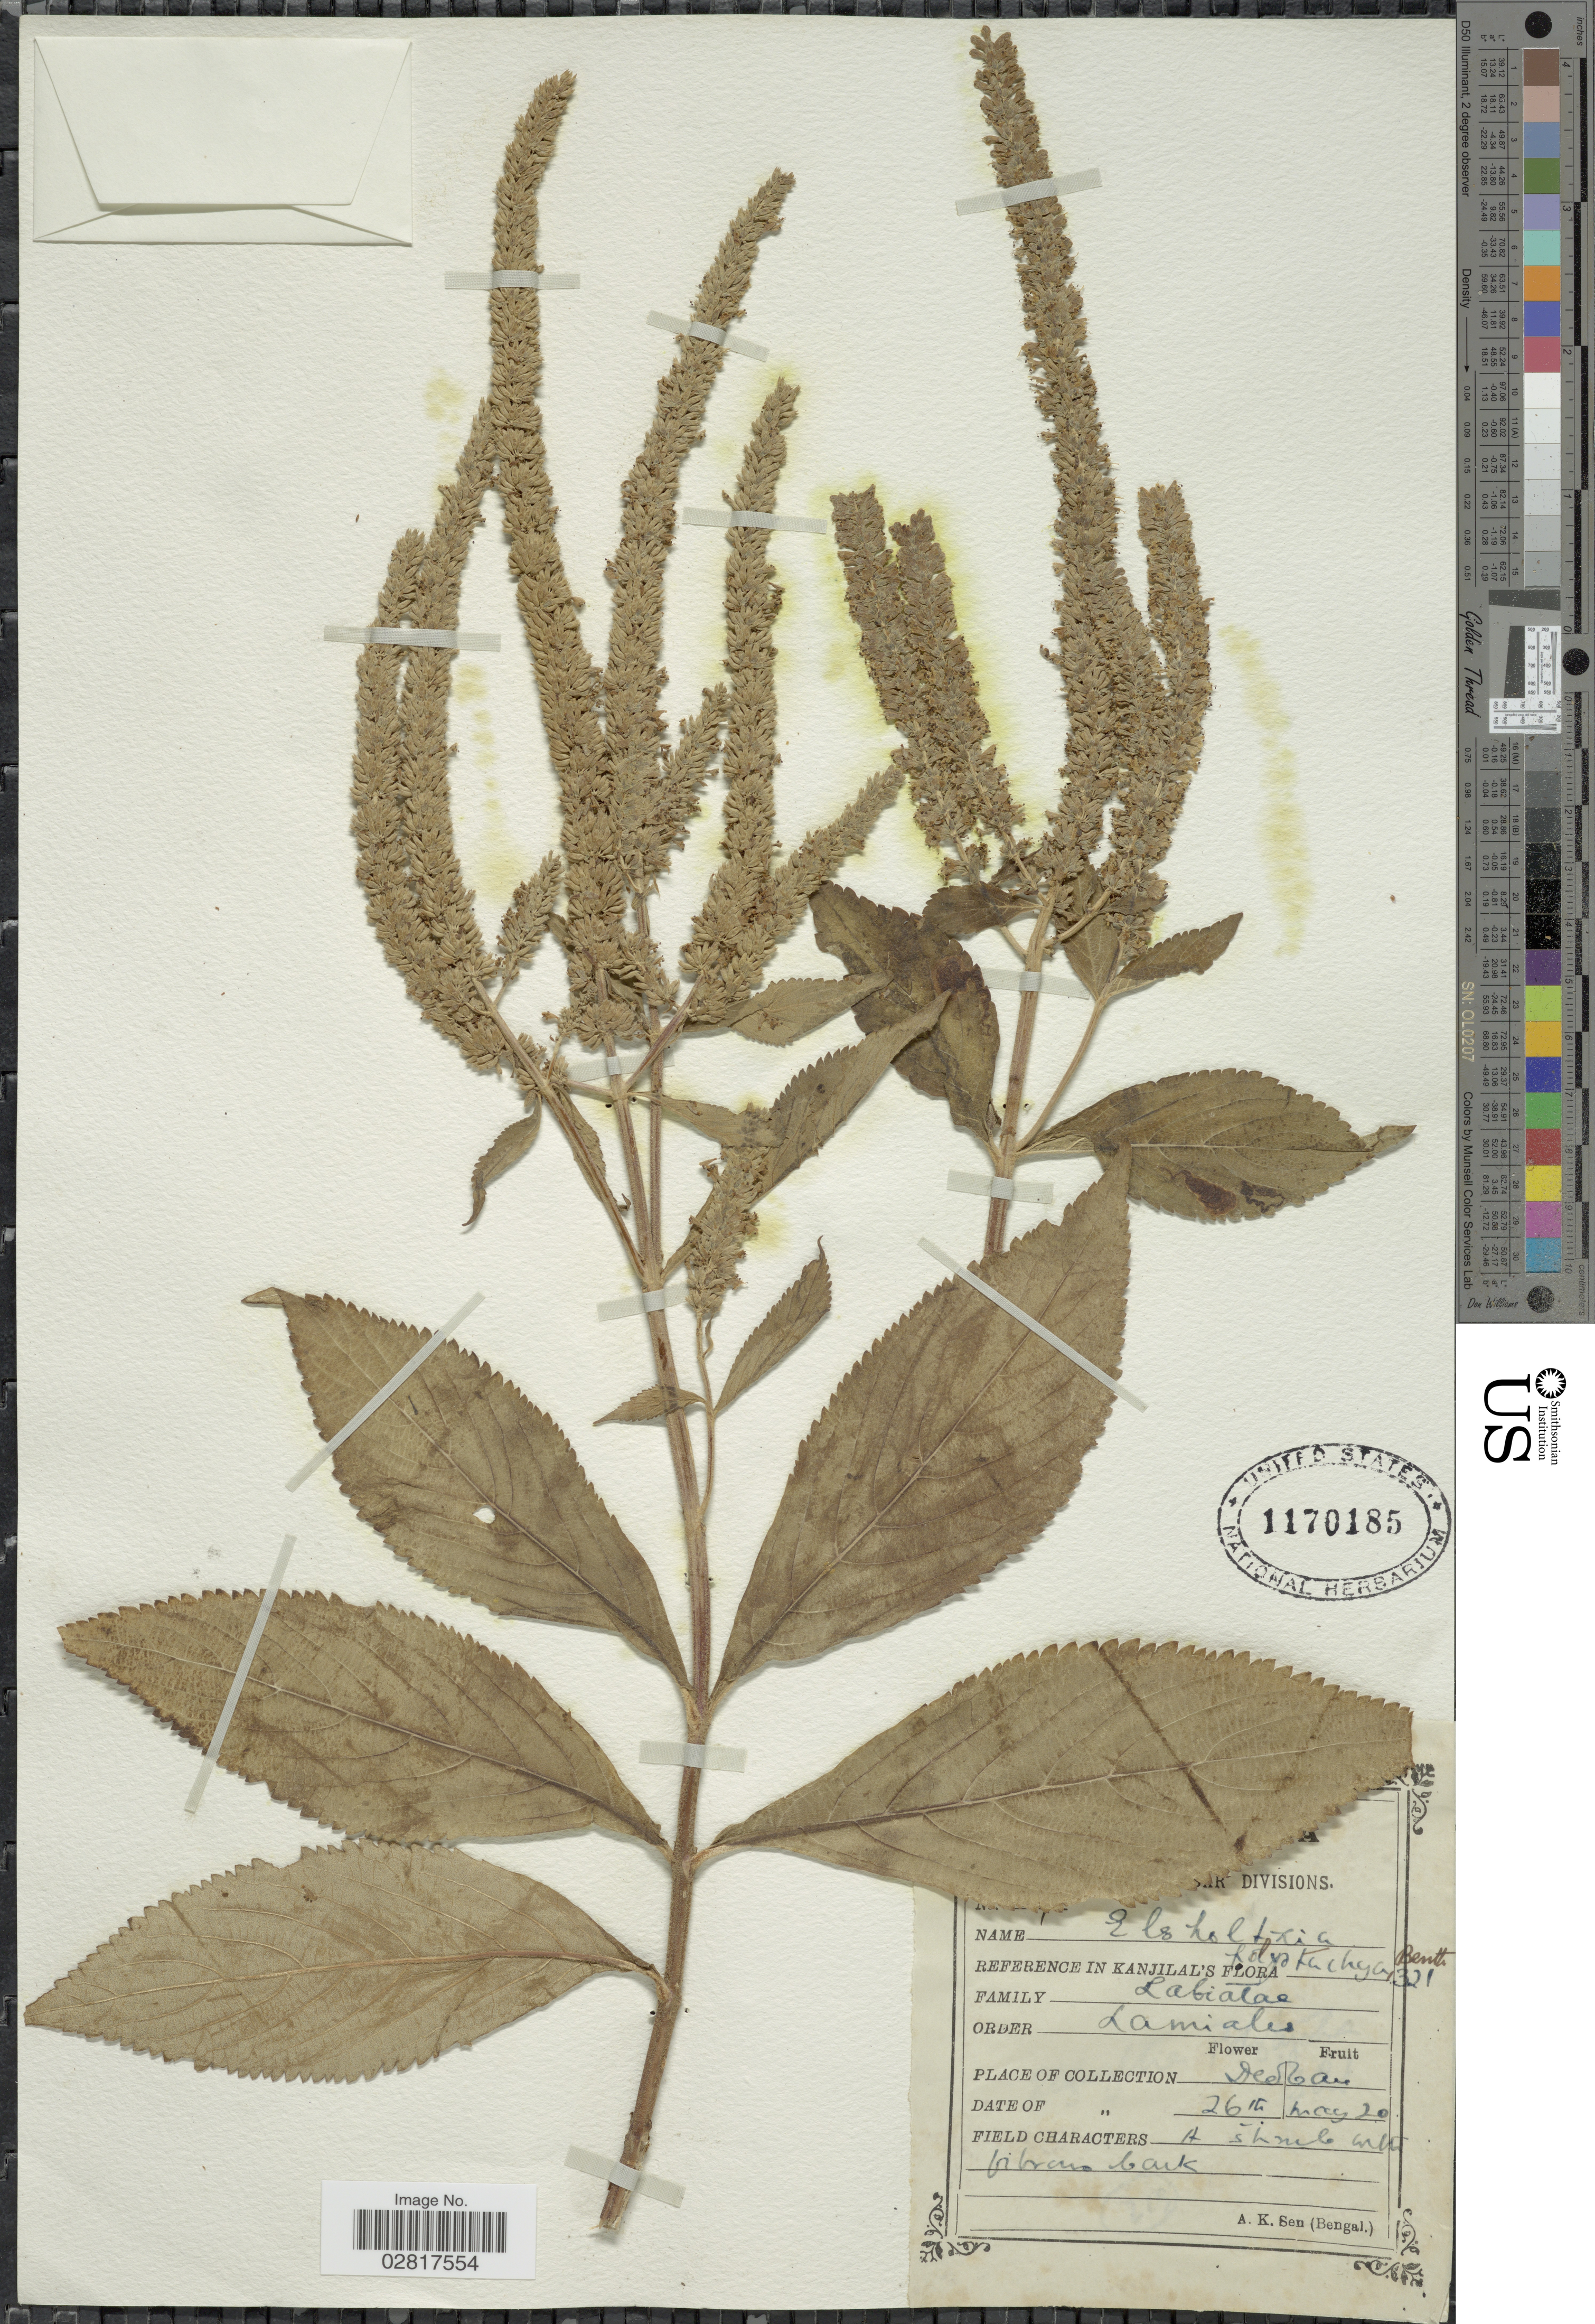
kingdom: Plantae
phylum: Tracheophyta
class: Magnoliopsida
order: Lamiales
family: Lamiaceae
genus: Elsholtzia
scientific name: Elsholtzia fruticosa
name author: (D. Don) Rehder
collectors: A. Sen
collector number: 1321?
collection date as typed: Transcribed d/m/y: 26/5/20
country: India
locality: Deoban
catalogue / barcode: US 1170185